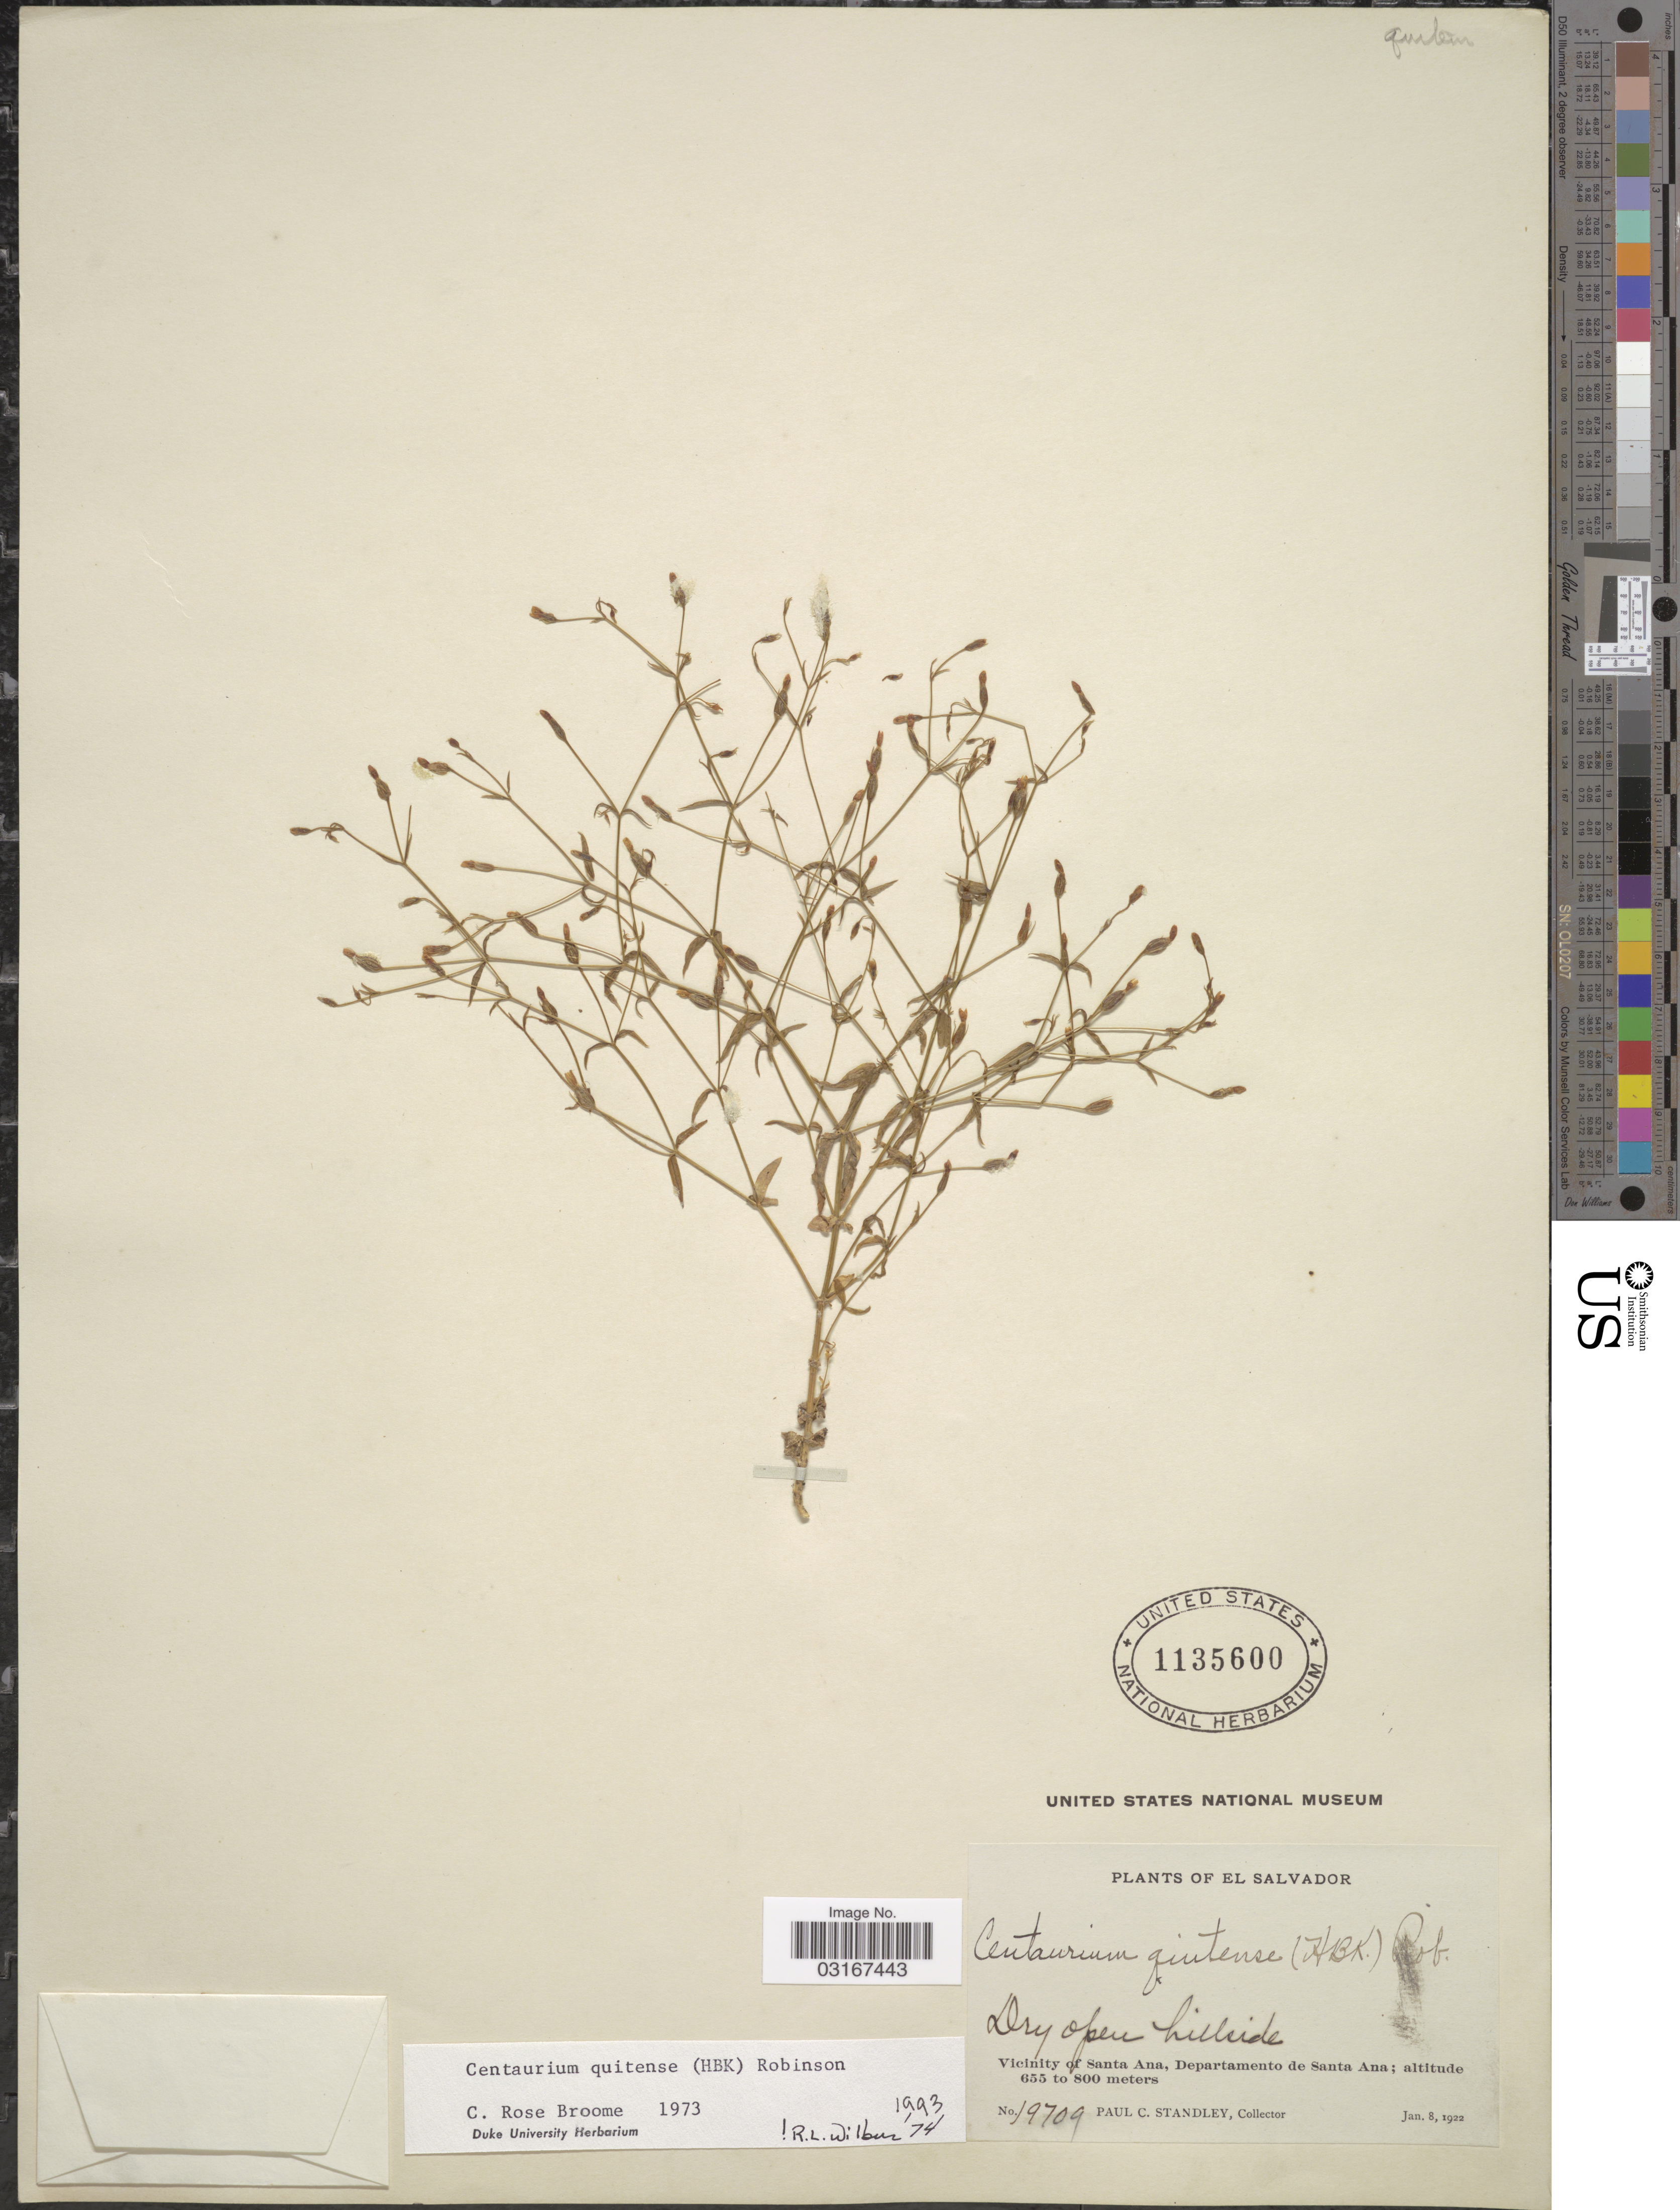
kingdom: Plantae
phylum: Tracheophyta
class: Magnoliopsida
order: Gentianales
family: Gentianaceae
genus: Centaurium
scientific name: Centaurium quitense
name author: (Kunth) B.L. Rob.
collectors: P. C. Standley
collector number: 19709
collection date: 1922-01-08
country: El Salvador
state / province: Santa Ana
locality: Vicinity of Santa Ana, Departamento de Santa Ana.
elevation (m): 655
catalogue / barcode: US 1135600